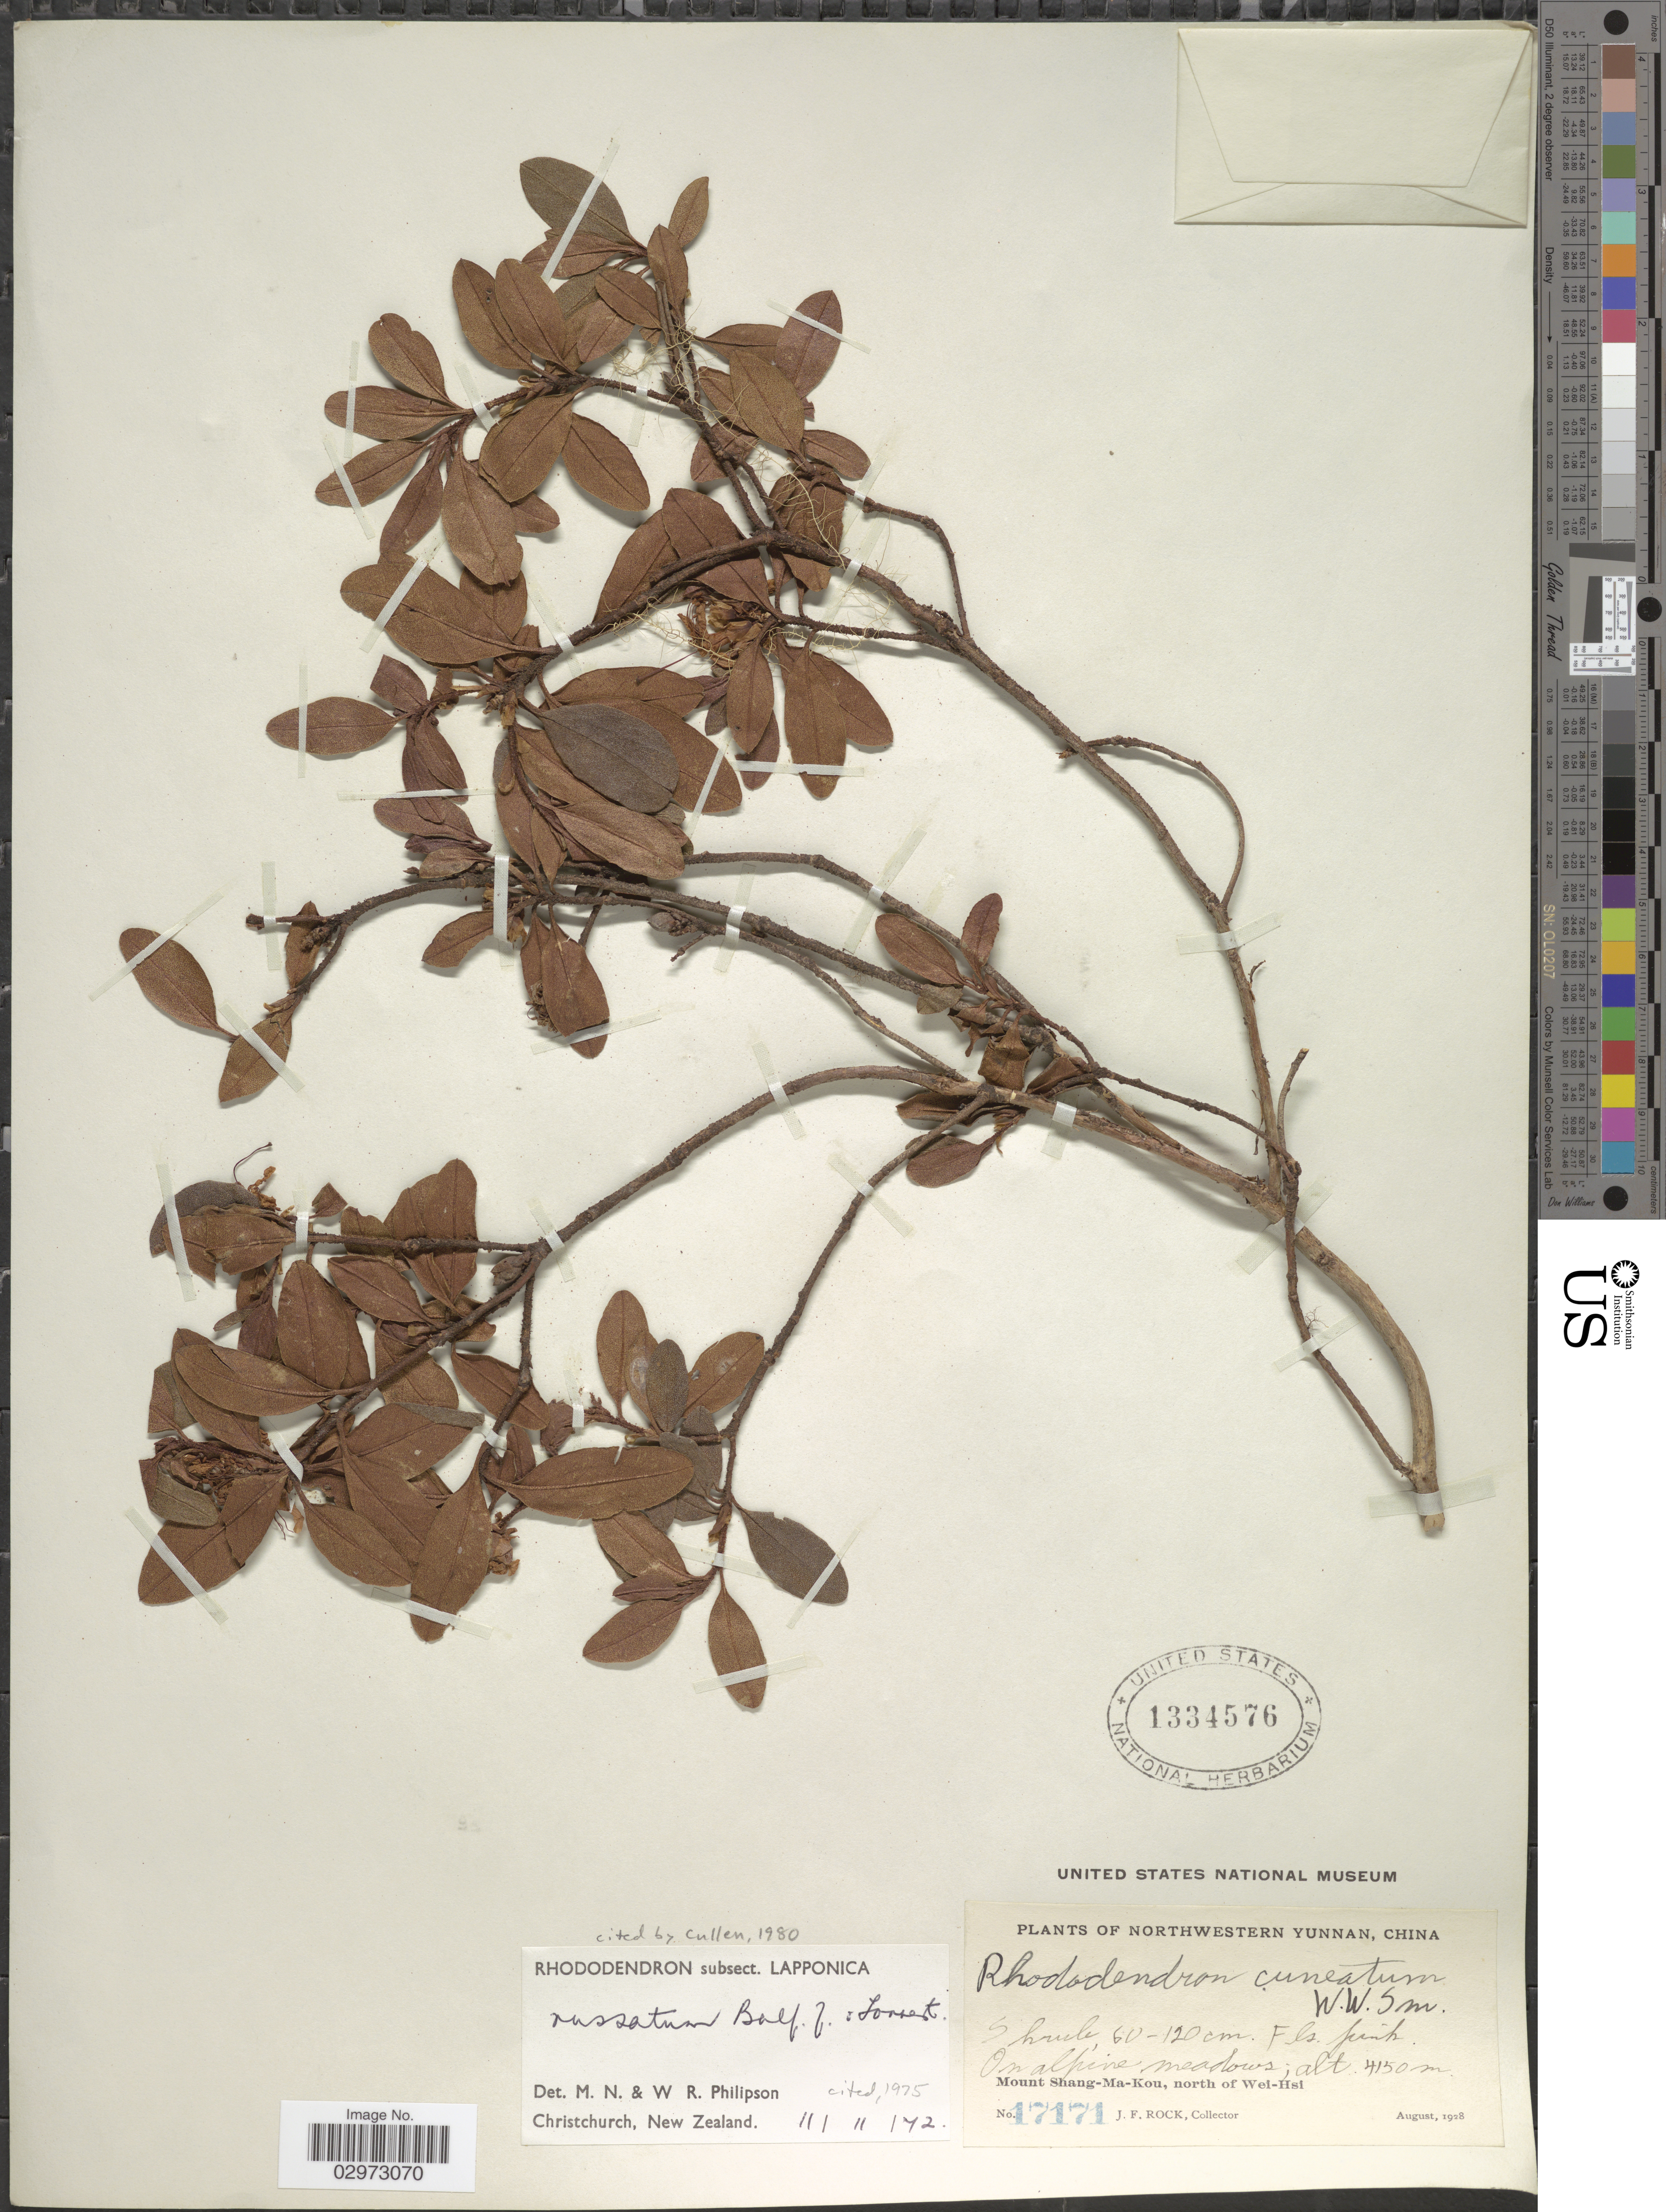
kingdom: Plantae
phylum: Tracheophyta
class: Magnoliopsida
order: Ericales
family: Ericaceae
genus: Rhododendron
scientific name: Rhododendron russatum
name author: Balf. f. & Forrest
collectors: J. Rock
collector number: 17171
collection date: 1928-08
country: China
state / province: Yunnan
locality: Northwestern Yunnan. On alpine meadows. Mount Shang-Ma-Kou, north of Wei-Hsi.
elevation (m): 4150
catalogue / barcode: US 1334576